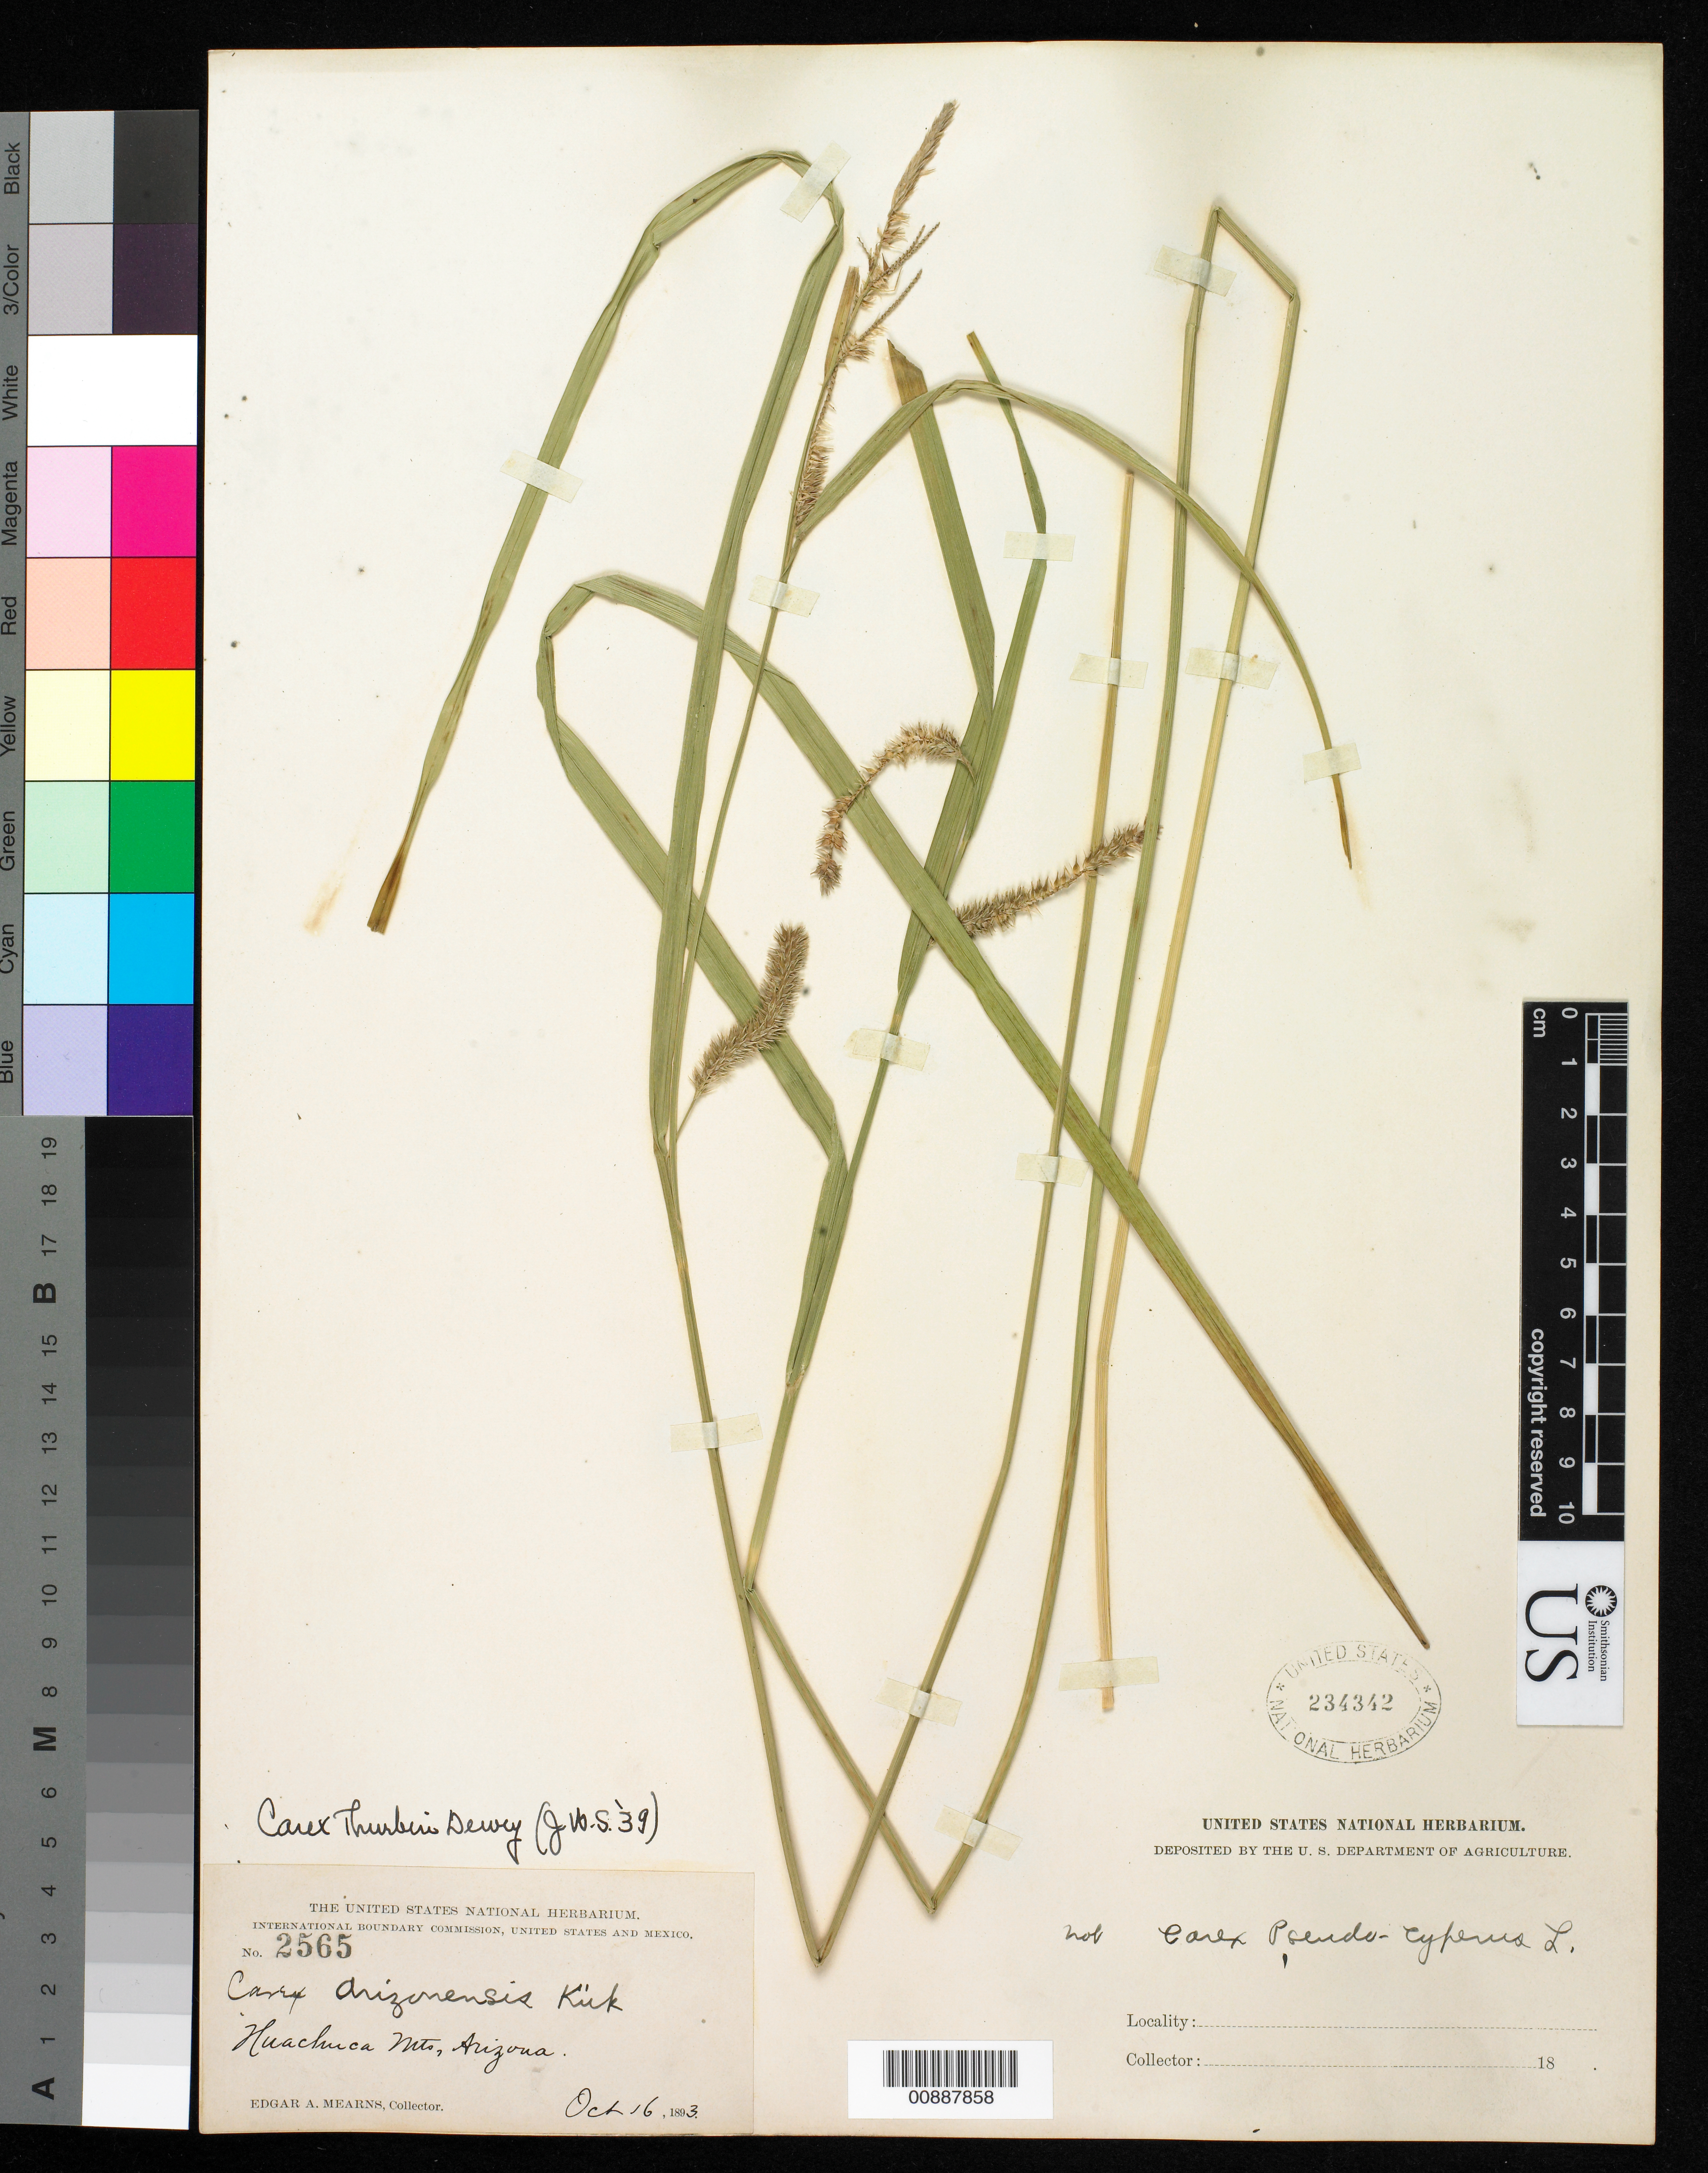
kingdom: Plantae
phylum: Tracheophyta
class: Liliopsida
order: Poales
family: Cyperaceae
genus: Carex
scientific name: Carex thurberi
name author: Dewey ex Torr.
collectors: E. A. Mearns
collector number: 2565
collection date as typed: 16 Oct 1893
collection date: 1893-10-16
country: United States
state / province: Arizona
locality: Huachuca Mts.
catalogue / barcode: US 234342